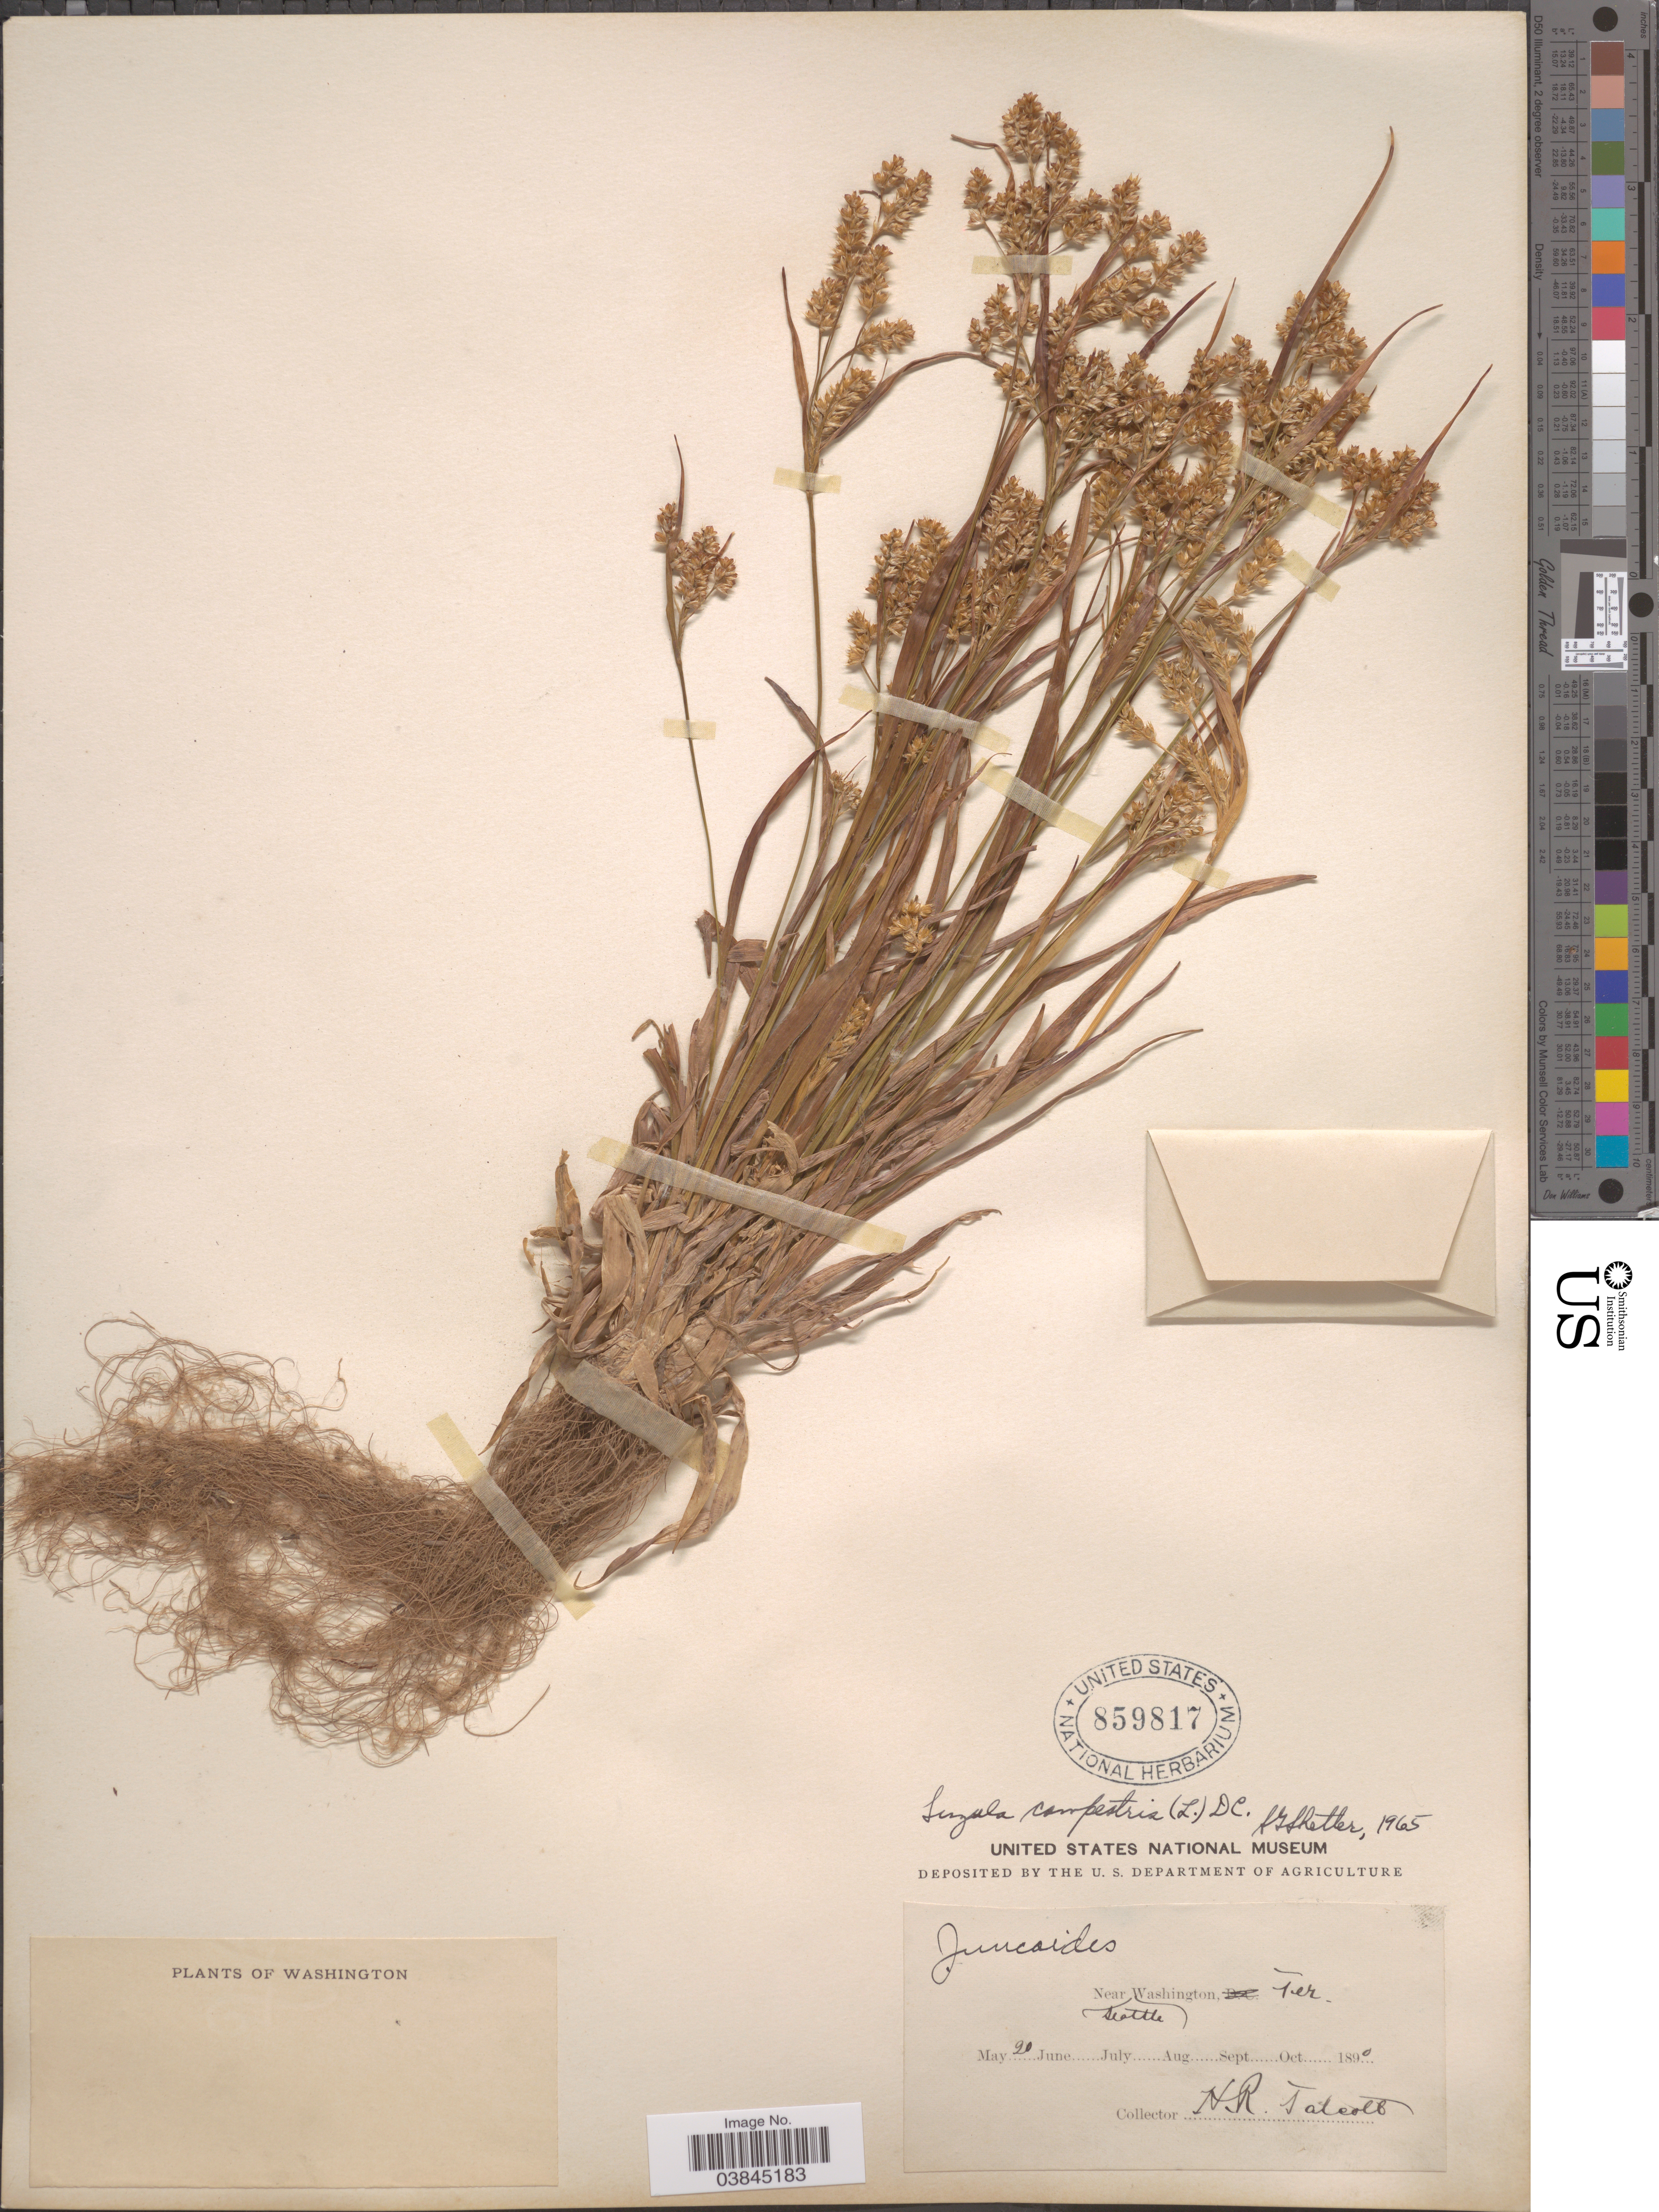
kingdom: Plantae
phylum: Tracheophyta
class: Liliopsida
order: Poales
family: Juncaceae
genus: Luzula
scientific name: Luzula campestris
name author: (L.) DC.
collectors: H. Jalcott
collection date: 1890-05-20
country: United States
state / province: Washington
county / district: King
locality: Near Seattle.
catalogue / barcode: US 859817